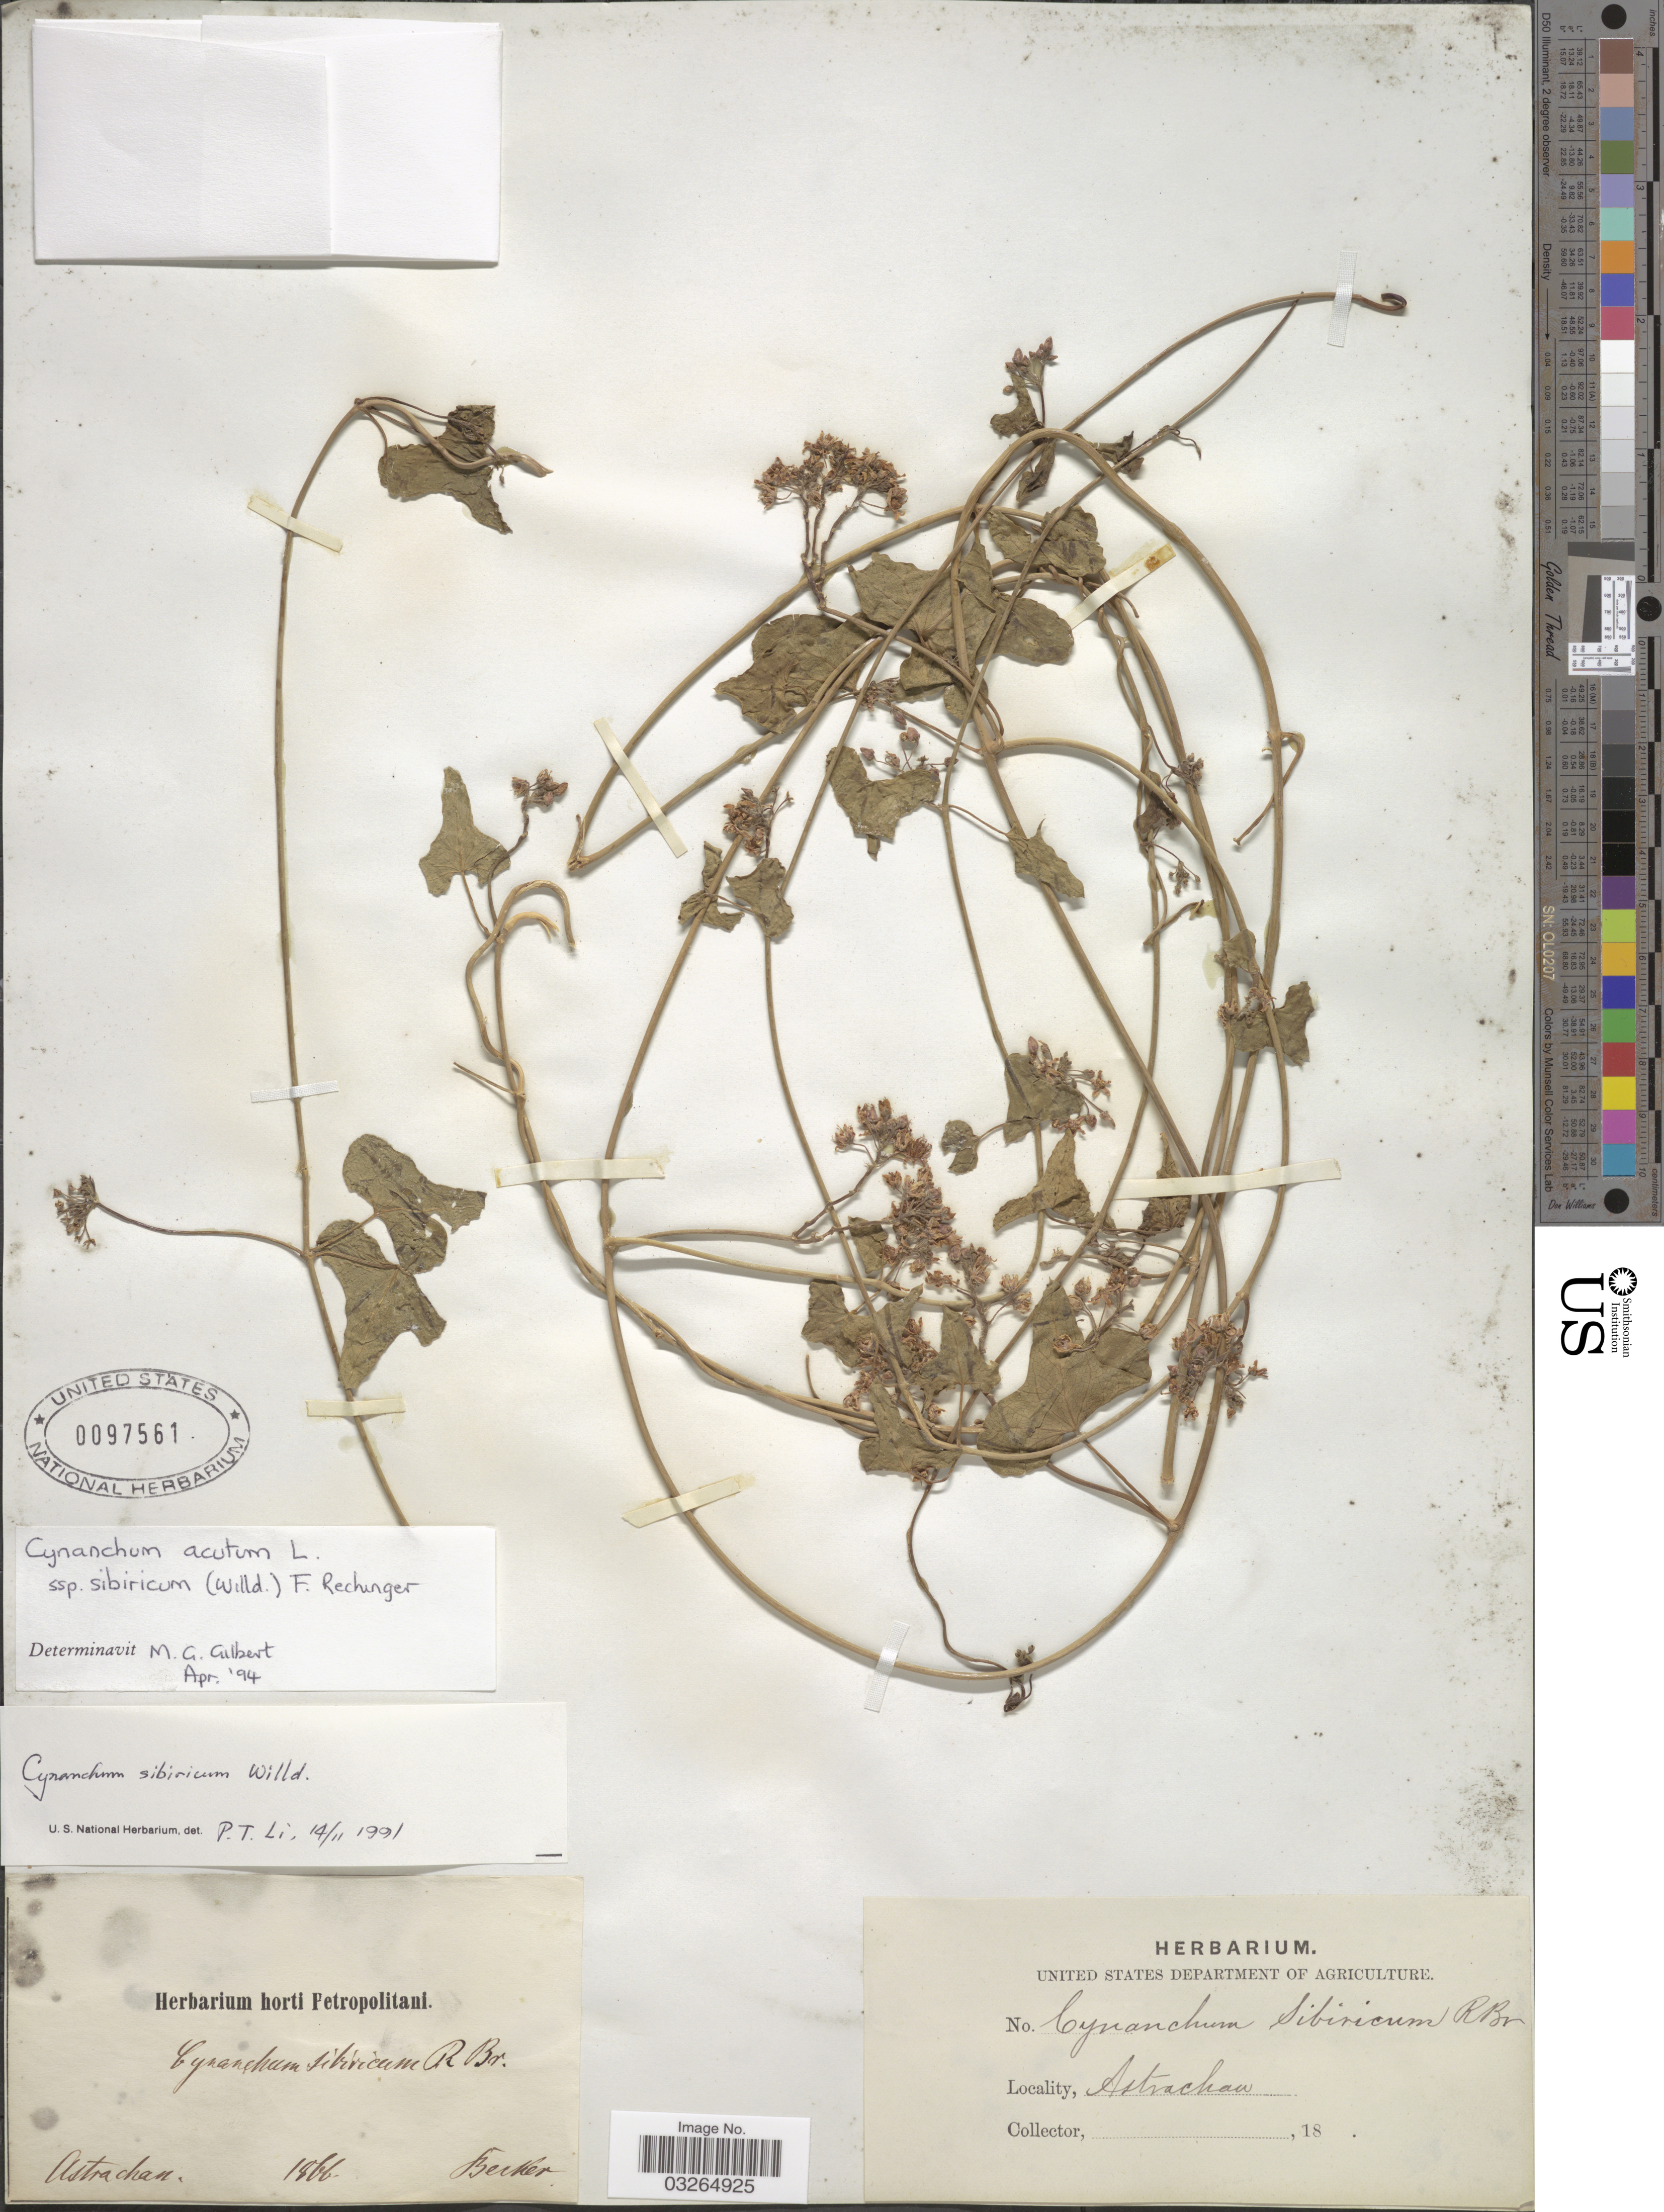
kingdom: Plantae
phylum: Tracheophyta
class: Magnoliopsida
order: Gentianales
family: Apocynaceae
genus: Cynanchum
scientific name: Cynanchum sibiricum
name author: Willd.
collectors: -. Becker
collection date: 1866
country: Russian Federation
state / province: Astrakhan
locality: Astrachan.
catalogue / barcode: US 97561